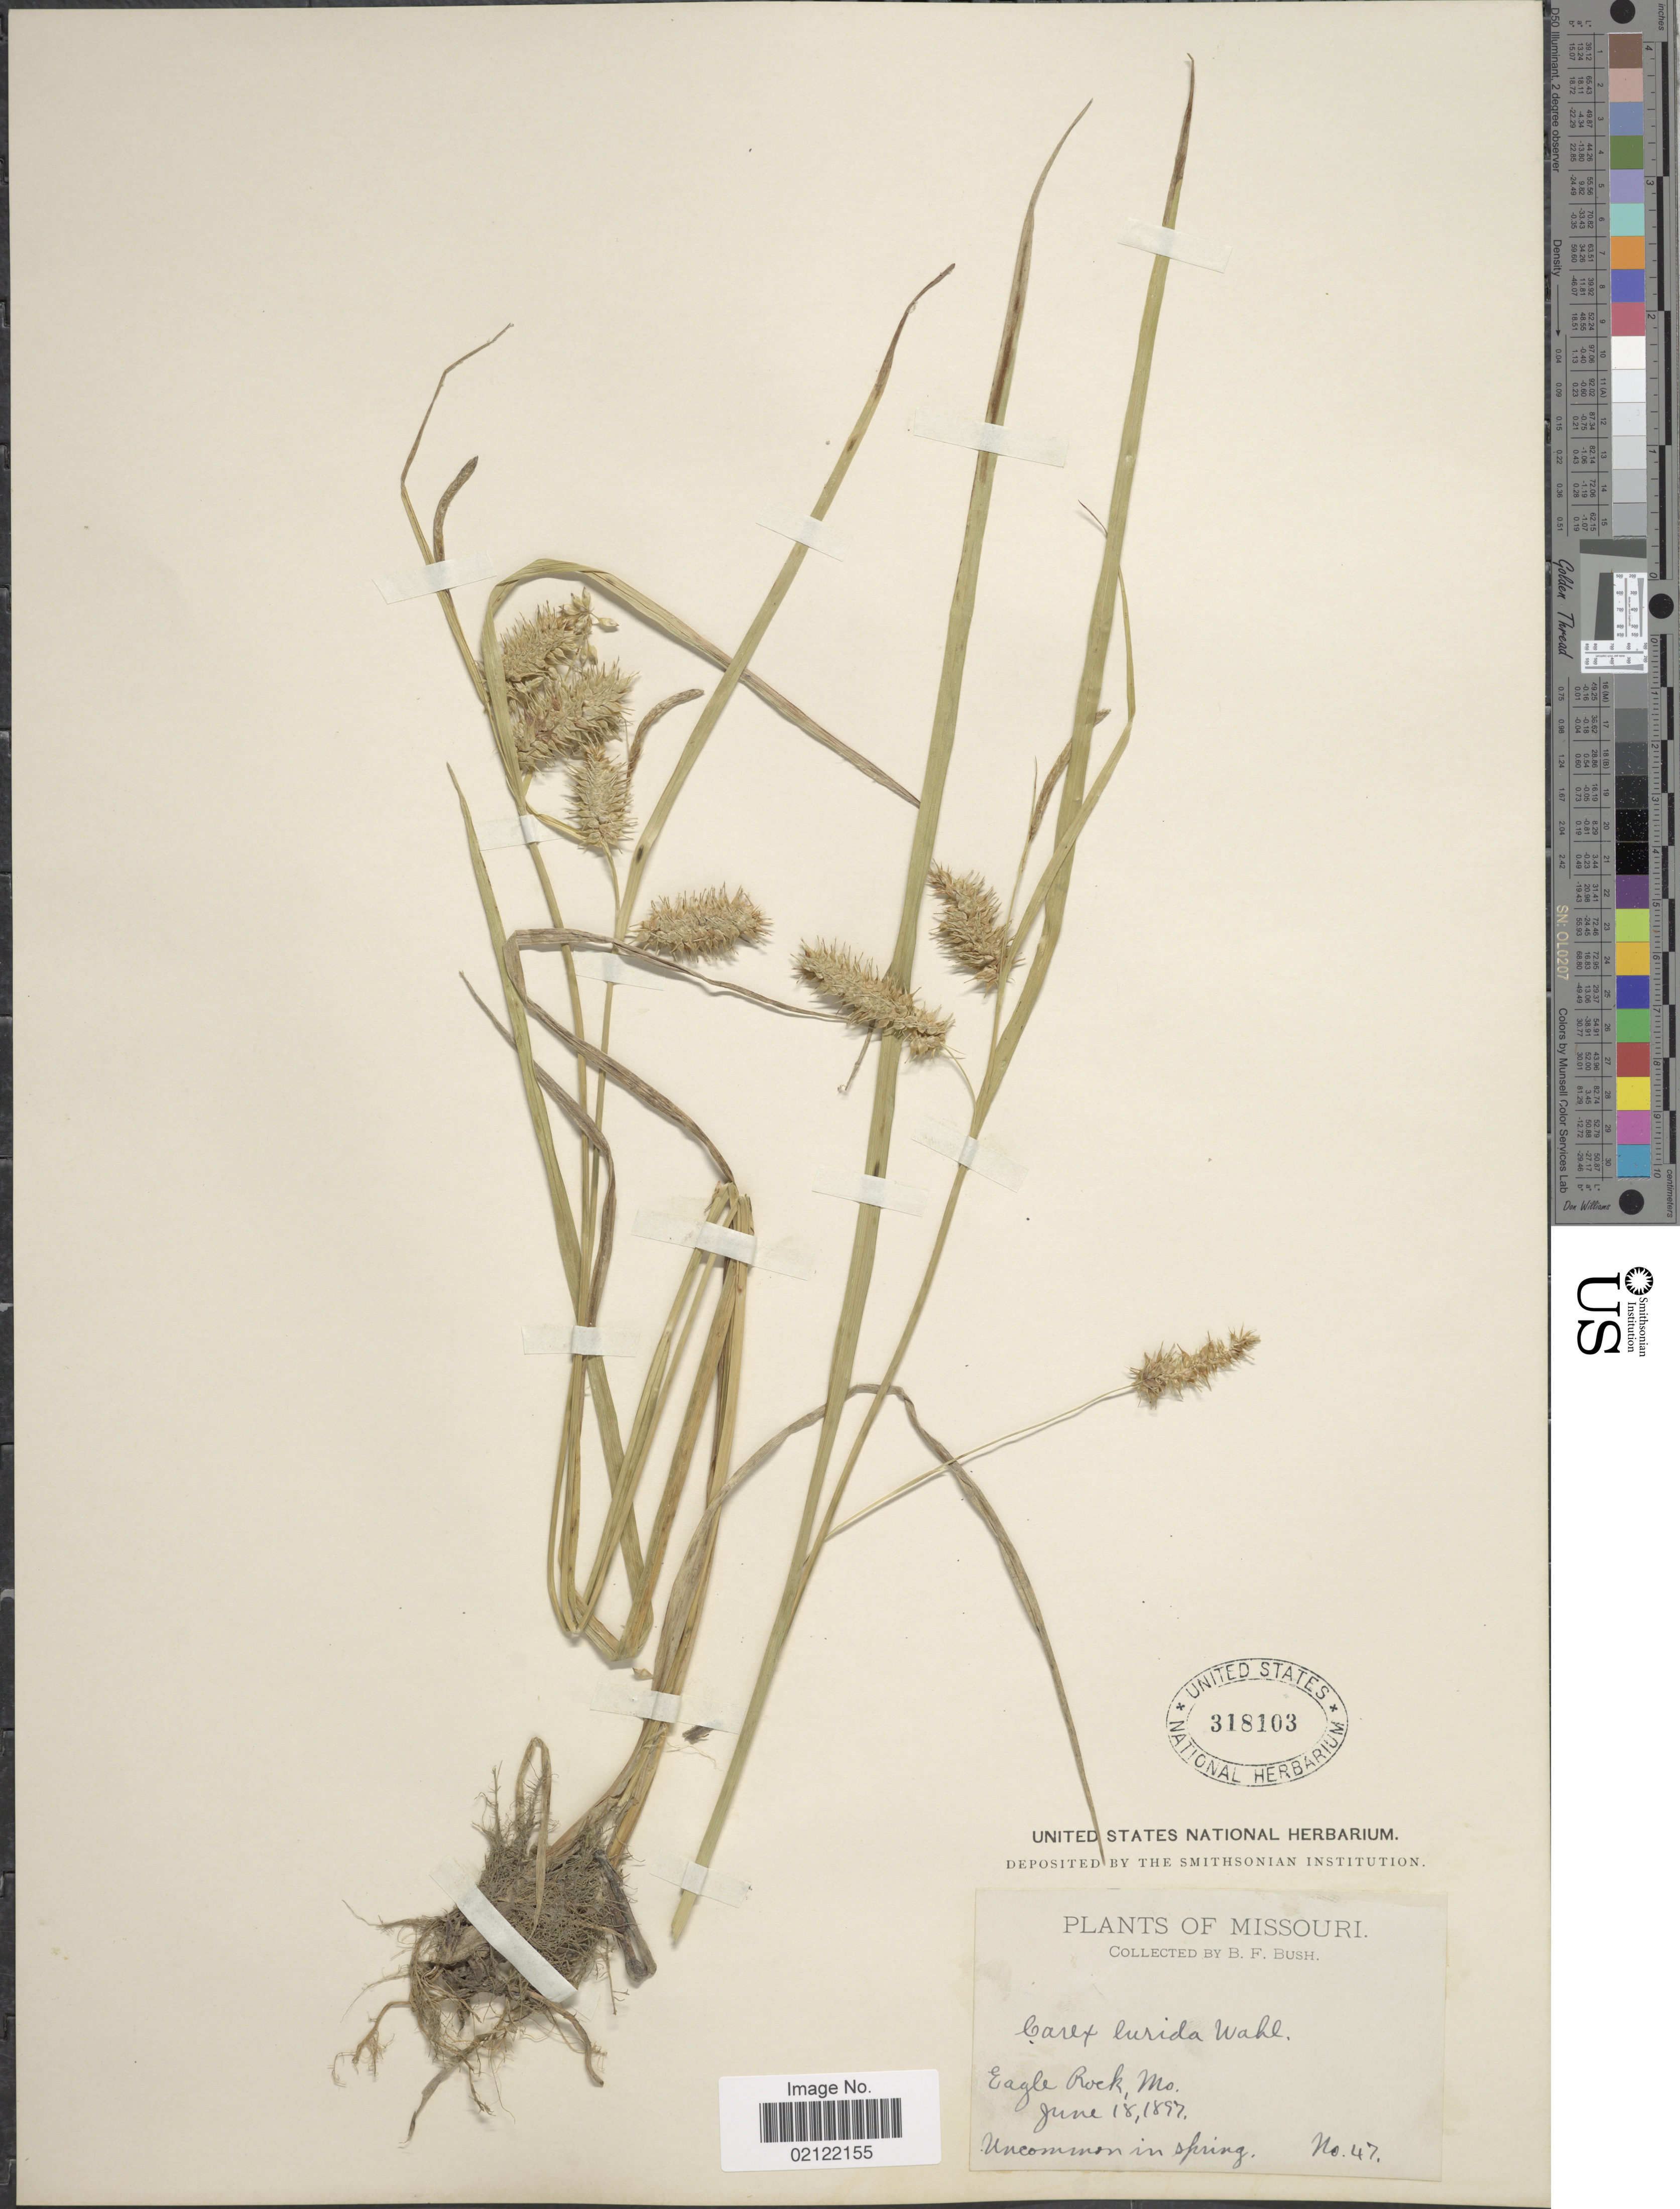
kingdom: Plantae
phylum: Tracheophyta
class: Liliopsida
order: Poales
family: Cyperaceae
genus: Carex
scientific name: Carex lurida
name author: Wahlenb.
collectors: B. F. Bush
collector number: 47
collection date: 1897-06-18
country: United States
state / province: Missouri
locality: Eagle Rock, Mo.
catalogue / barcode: US 318103